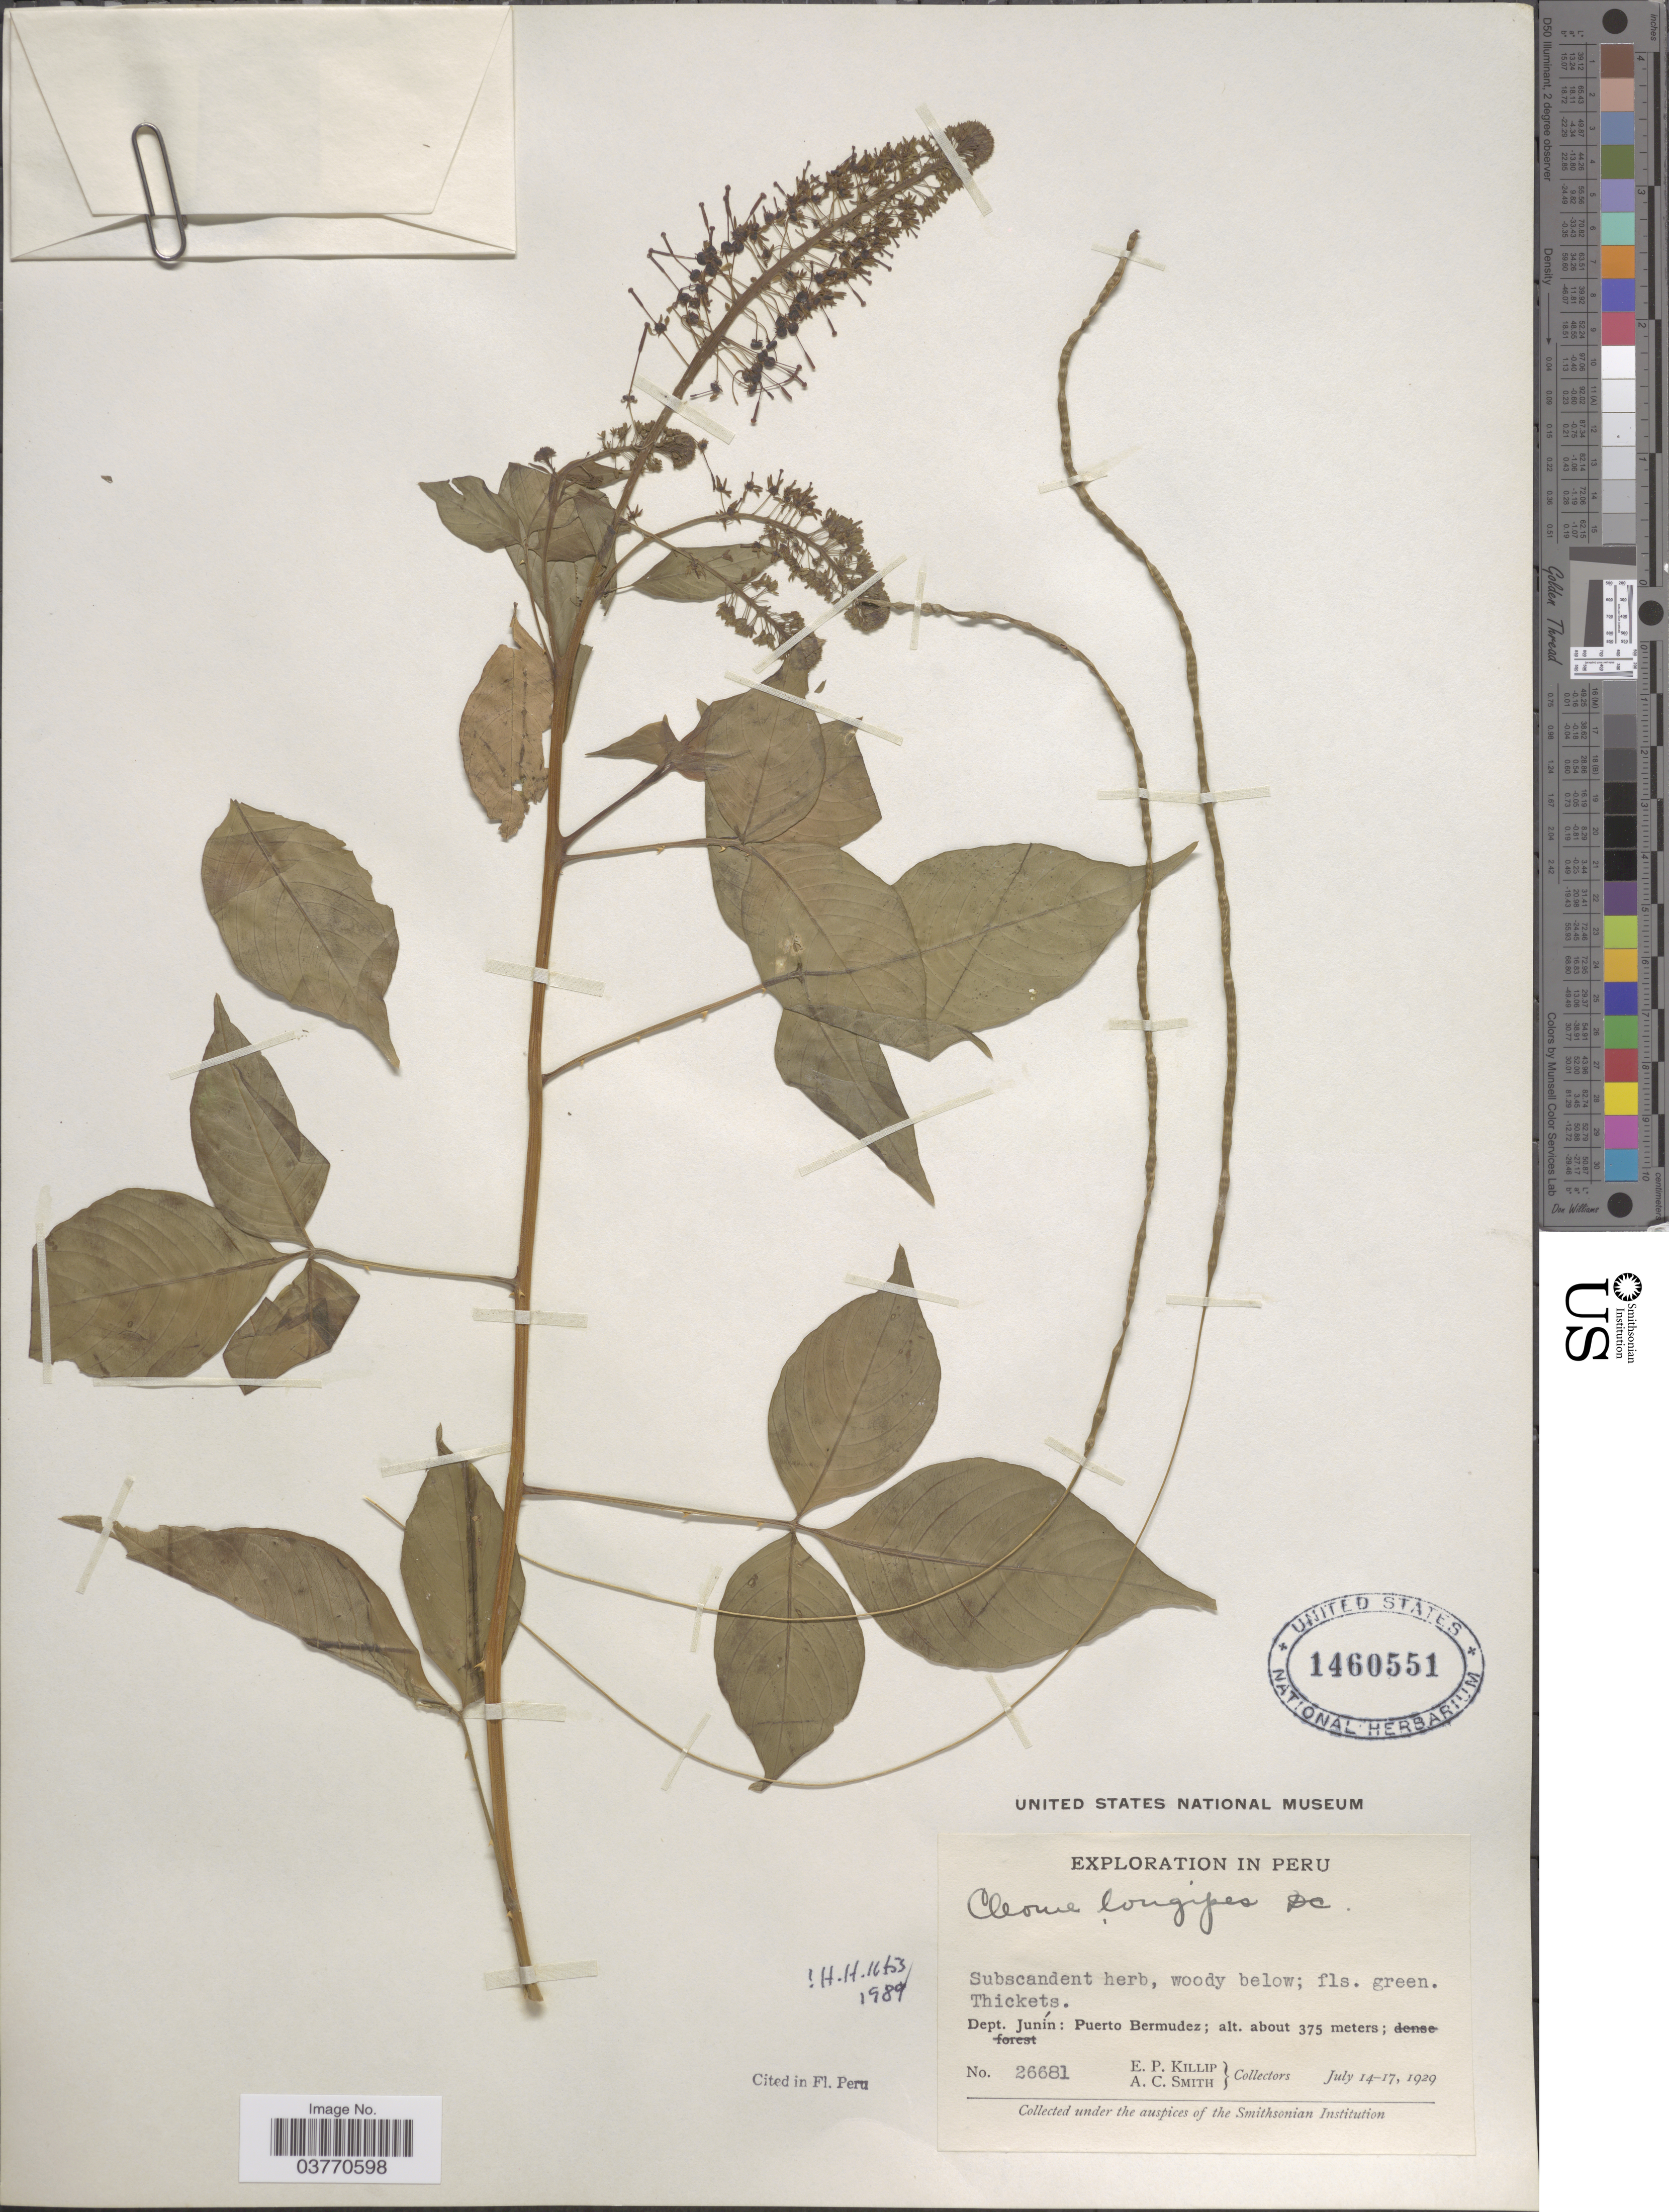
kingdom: Plantae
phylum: Tracheophyta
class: Magnoliopsida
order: Brassicales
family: Cleomaceae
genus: Tarenaya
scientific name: Tarenaya longipes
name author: (Lamb. ex DC.) Iltis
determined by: Strong, M. T., (US), Smithsonian Institution - National Museum of Natural History (UNITED STATES)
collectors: E. P. Killip & A. C. Smith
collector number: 26681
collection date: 1929-07-14/1929-07-17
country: Peru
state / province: Junín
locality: Dept. Junin: Puerto Bermudez.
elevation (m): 375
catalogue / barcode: US 1460551